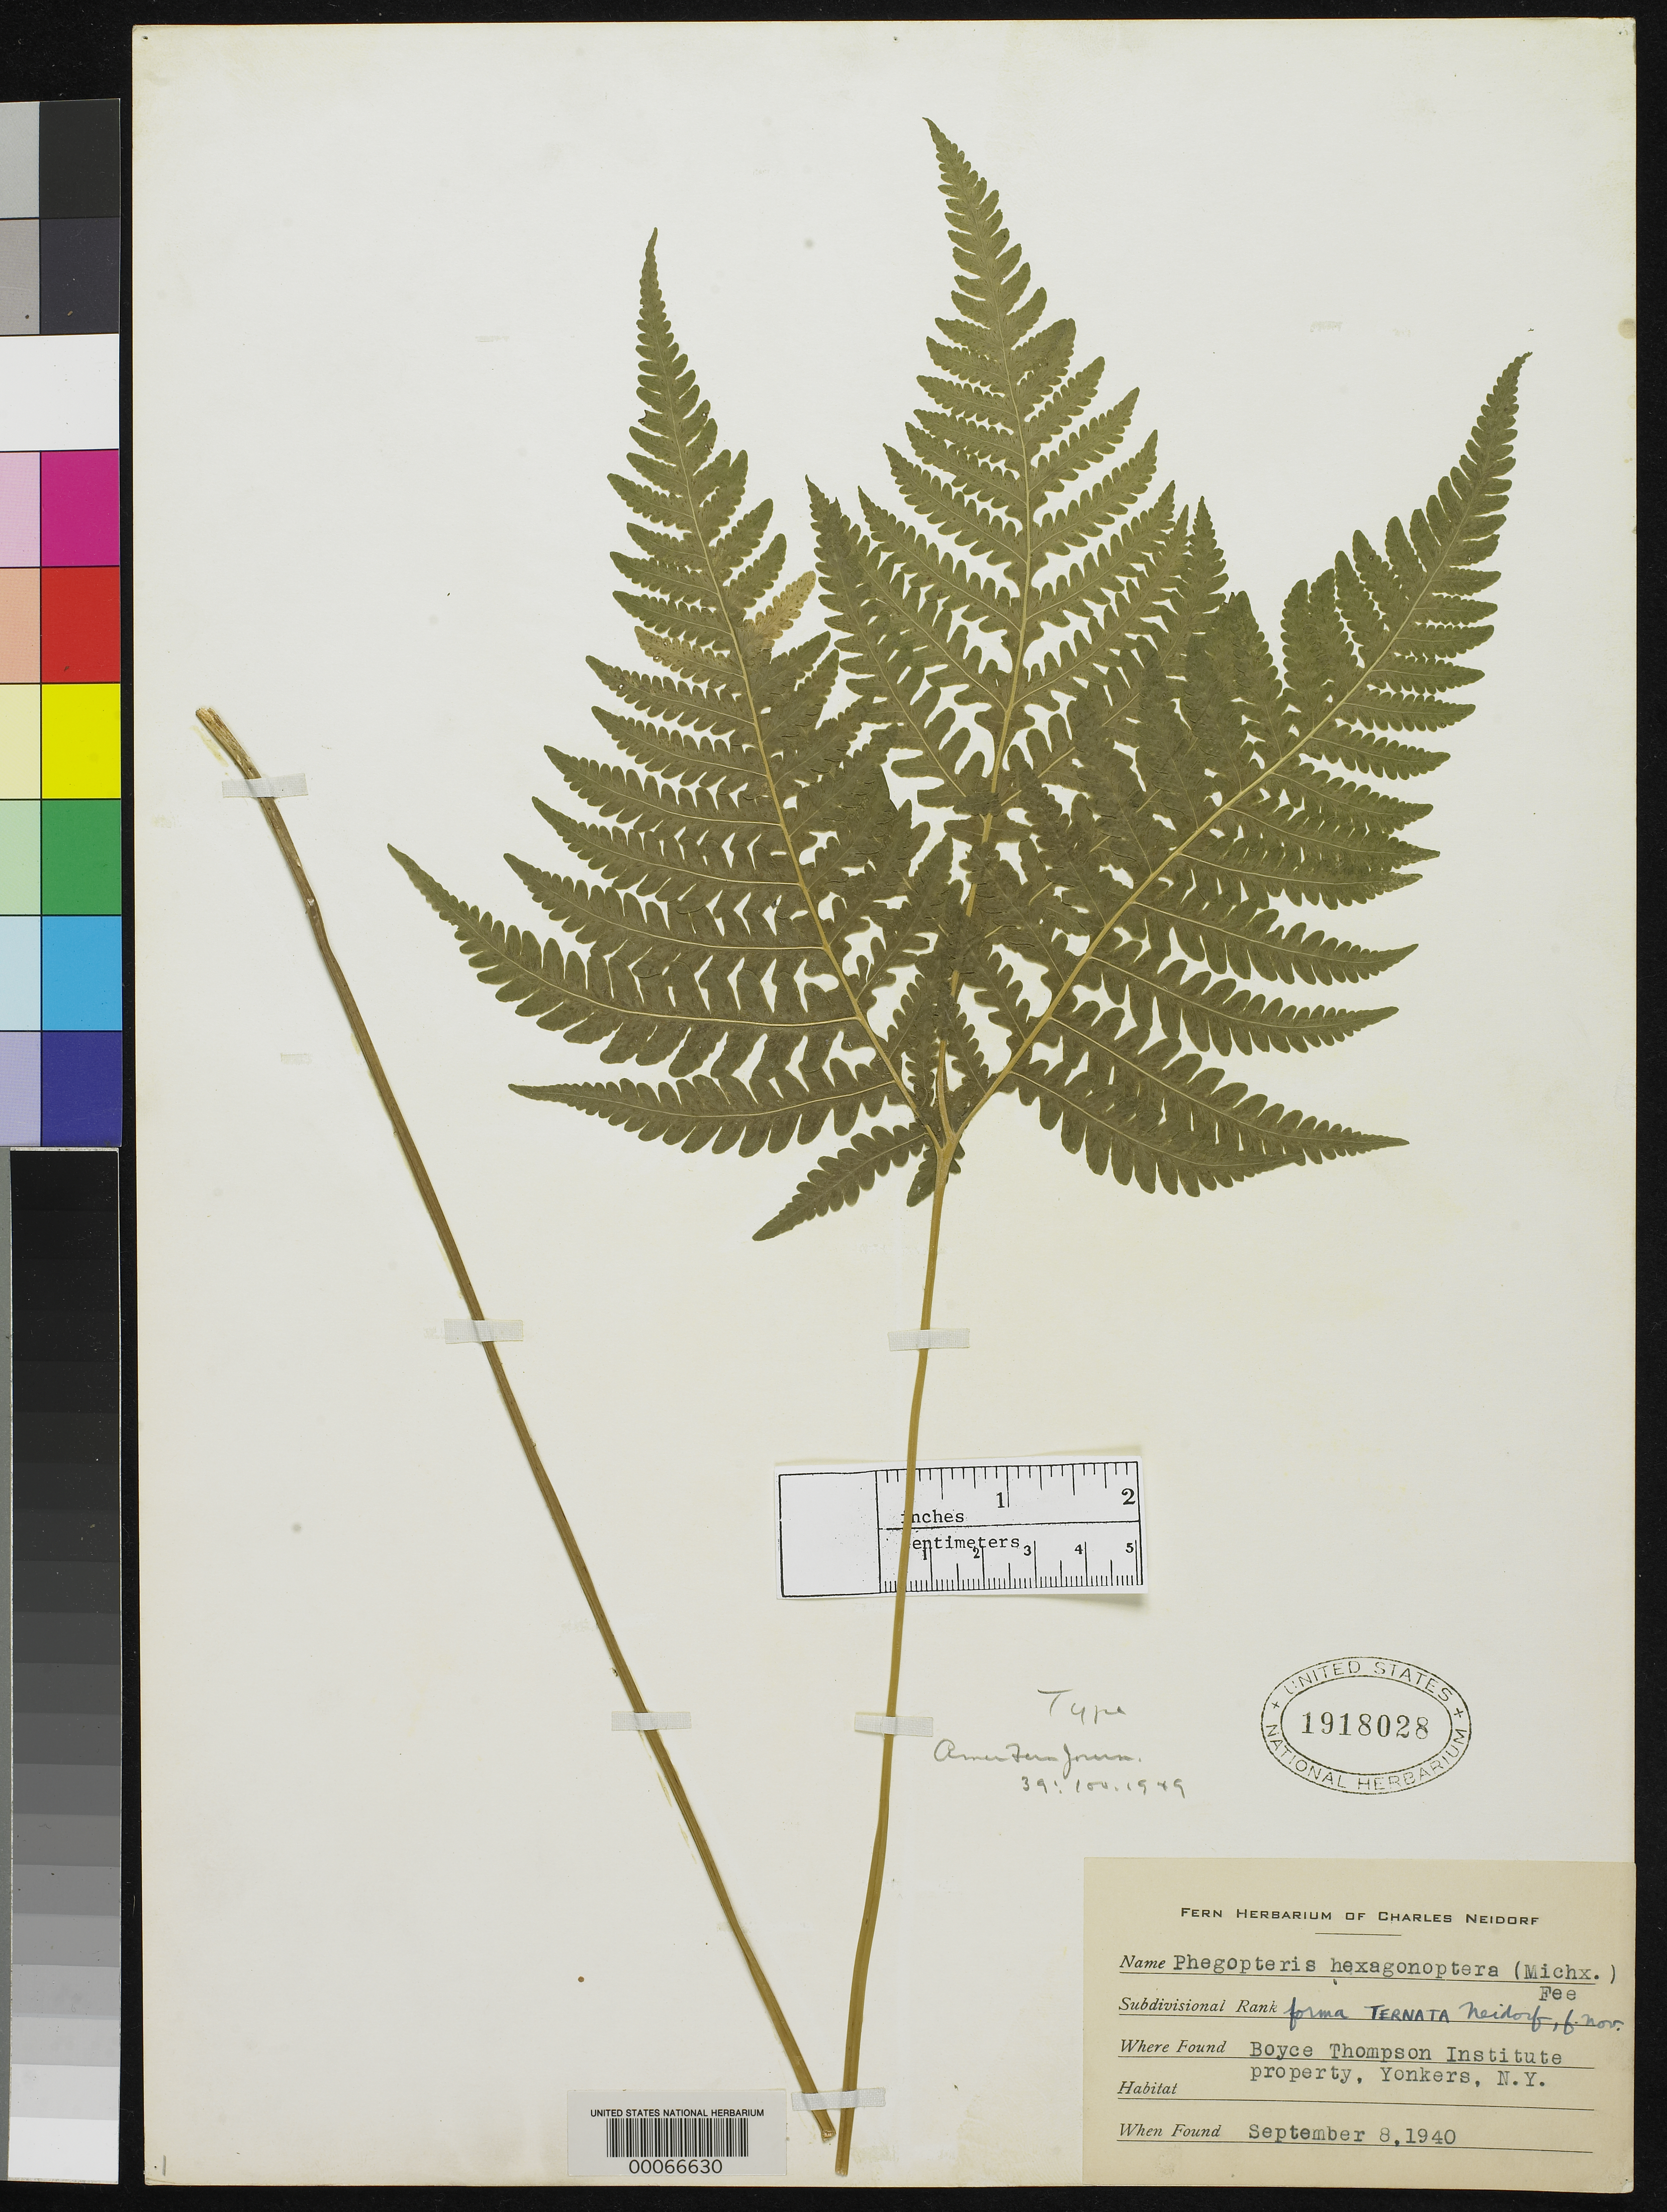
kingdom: Plantae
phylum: Tracheophyta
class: Polypodiopsida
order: Polypodiales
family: Thelypteridaceae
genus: Phegopteris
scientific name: Phegopteris hexagonoptera f. ternata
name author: Neidorf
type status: Holotype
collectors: C. Neidorf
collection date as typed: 08 Sep 1940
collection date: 1940-09-08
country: United States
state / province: New York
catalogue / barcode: US 1918028